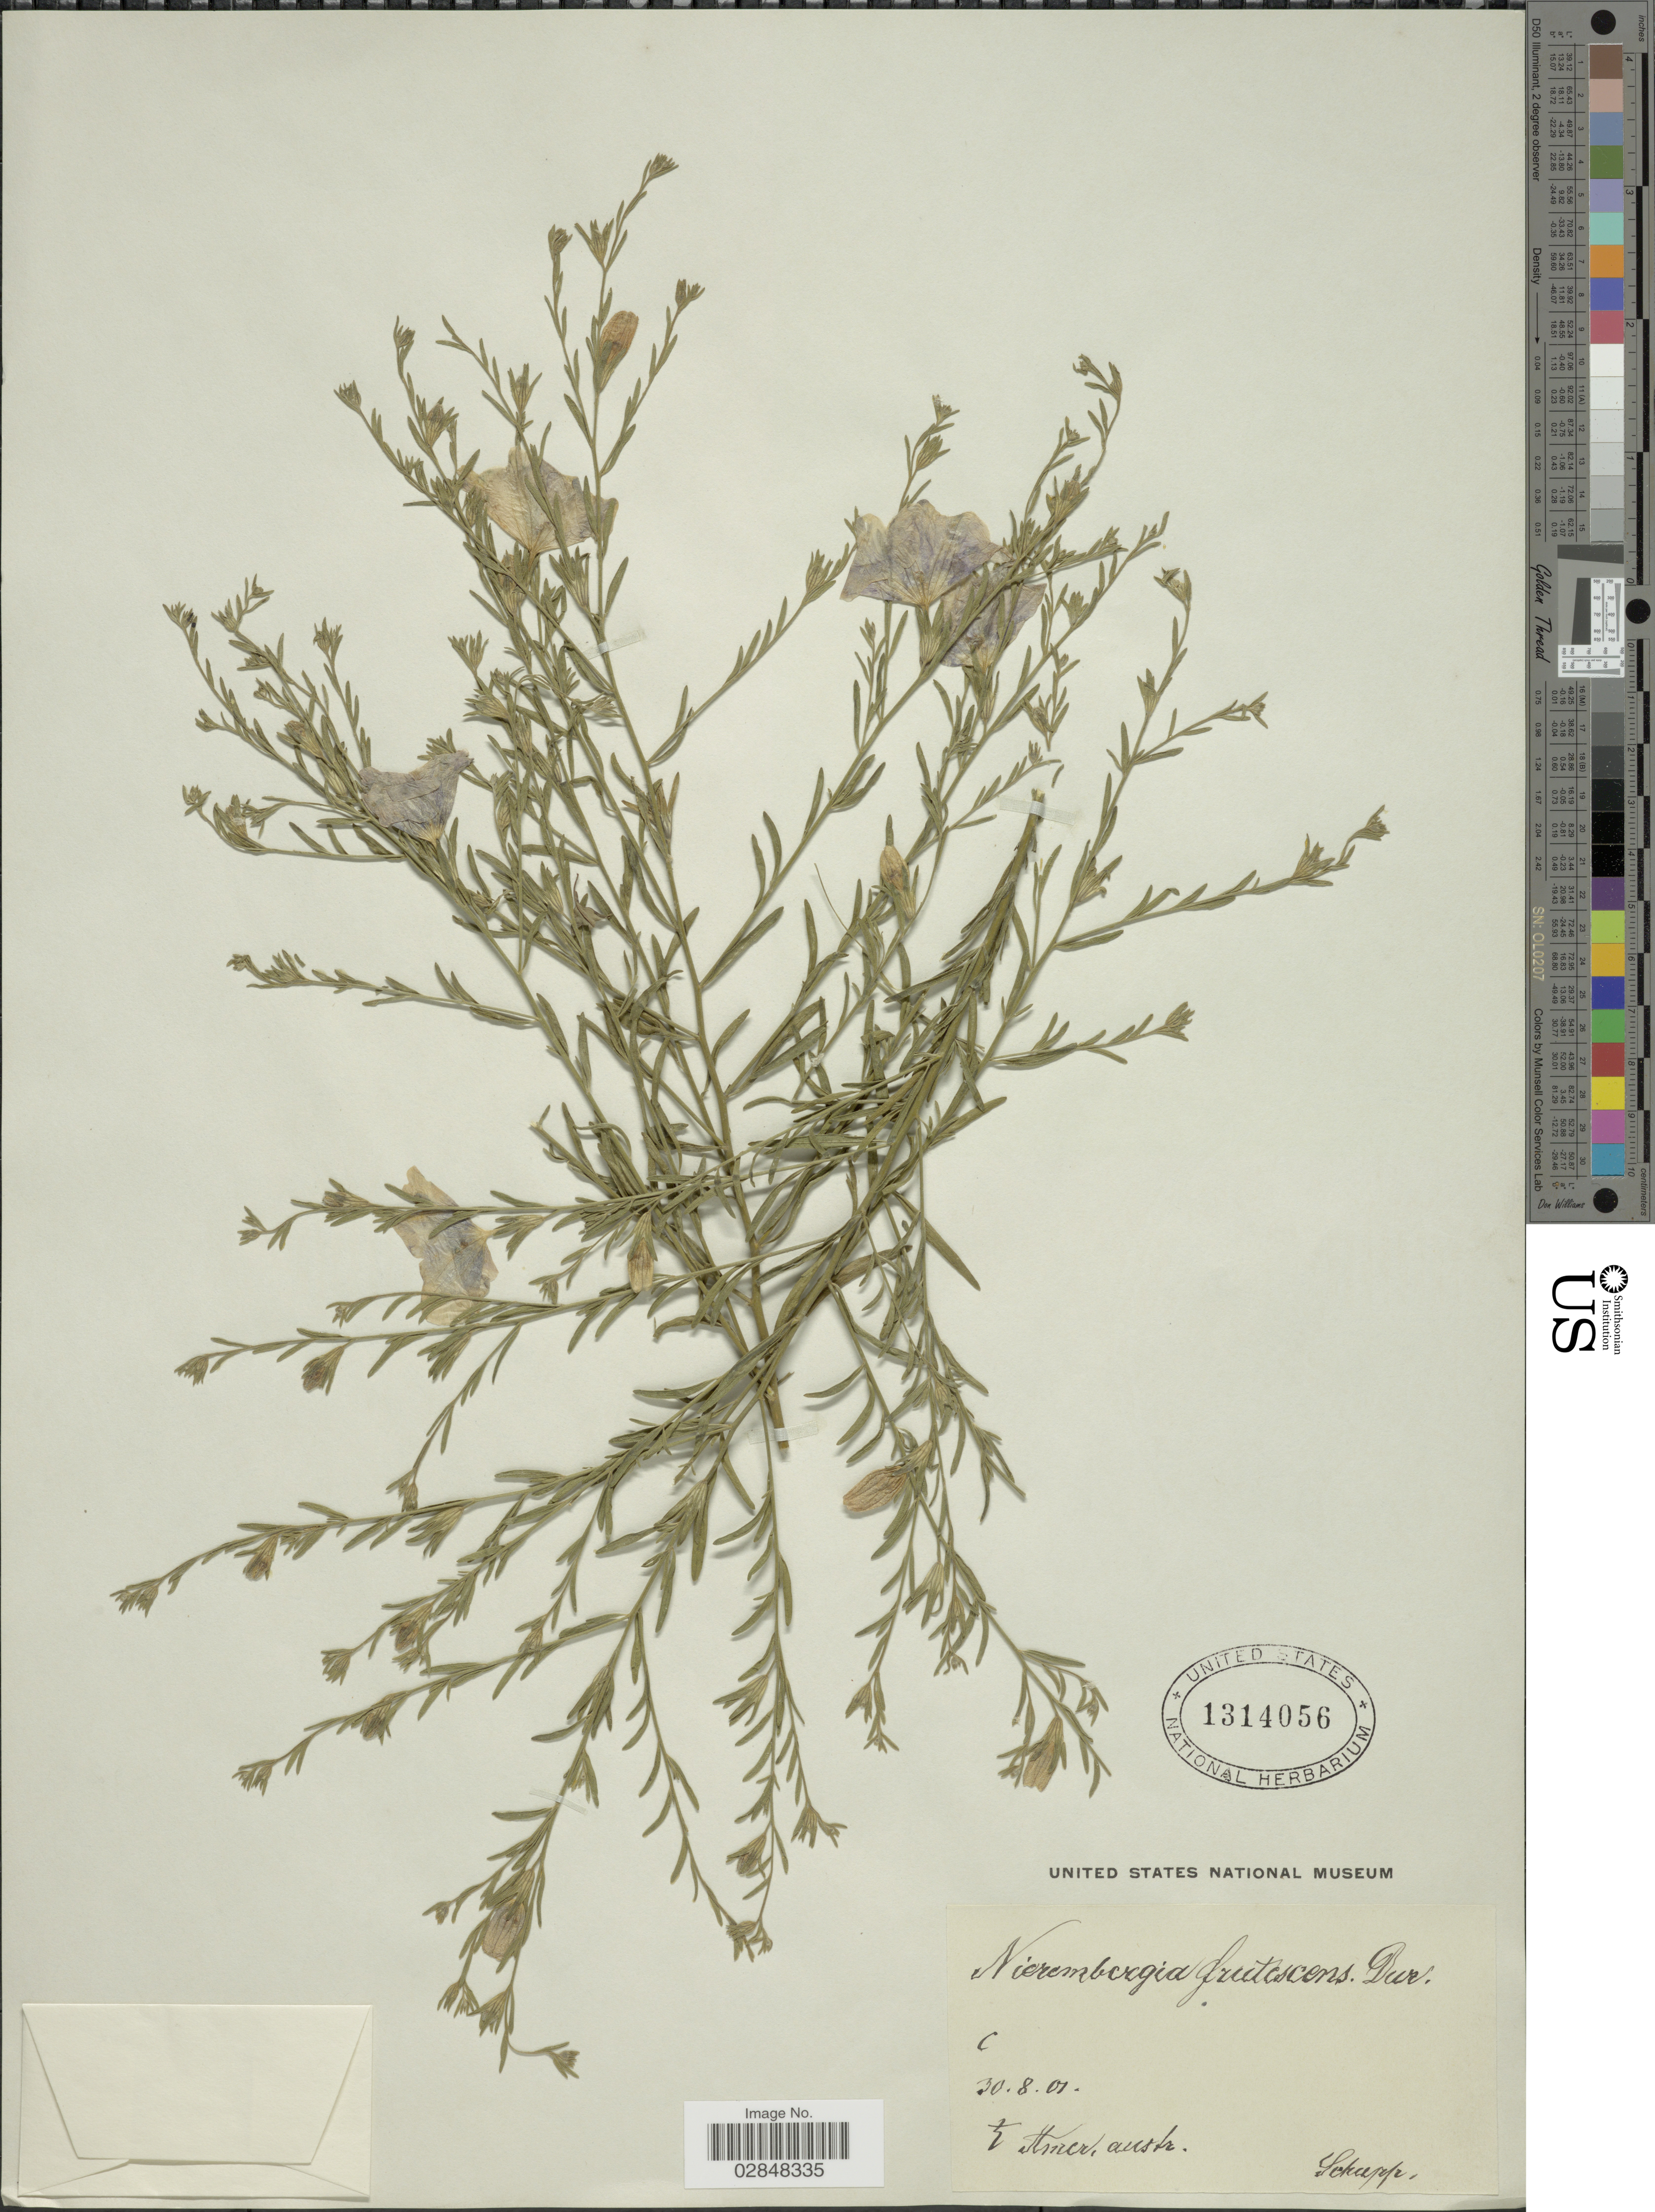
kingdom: Plantae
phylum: Tracheophyta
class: Magnoliopsida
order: Solanales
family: Solanaceae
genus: Nierembergia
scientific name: Nierembergia frutescens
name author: Durieu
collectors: Schupp.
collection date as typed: Transcribed d/m/y: 30/8/1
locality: E Amer. austr.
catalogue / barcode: US 1314056